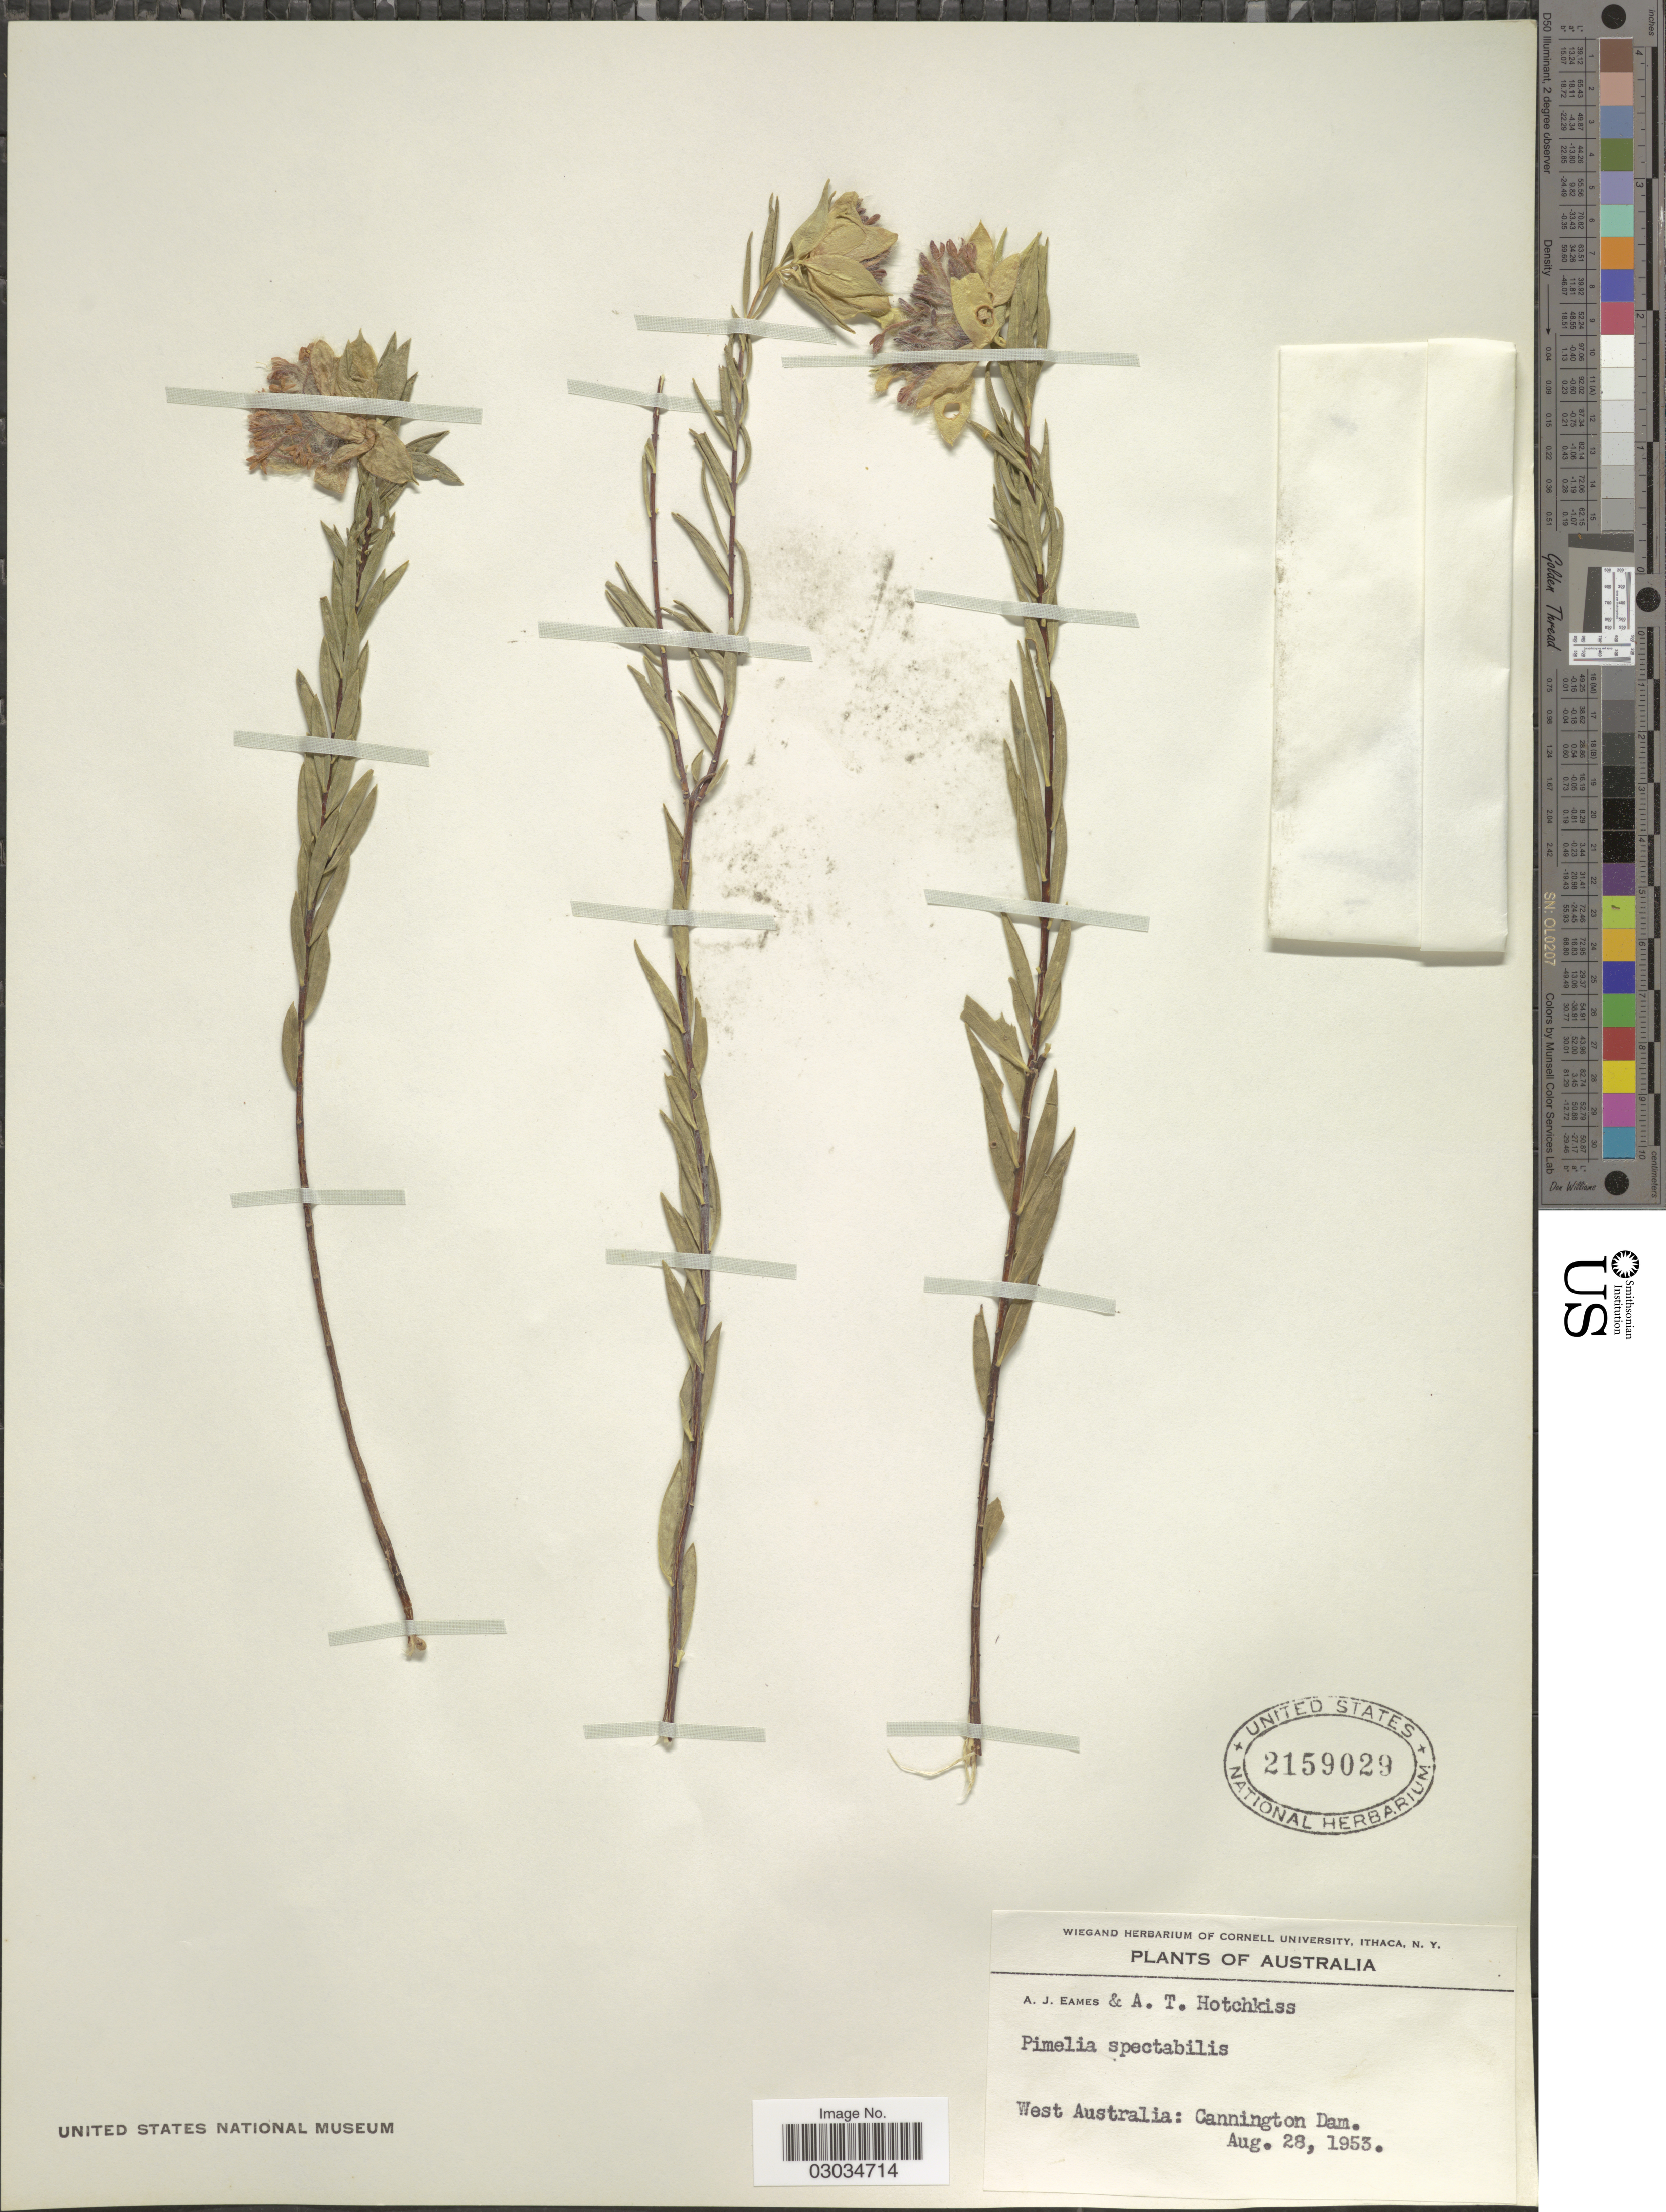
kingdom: Plantae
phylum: Tracheophyta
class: Magnoliopsida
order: Malvales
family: Thymelaeaceae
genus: Pimelea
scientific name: Pimelea spectabilis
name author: Lindl.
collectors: A. J. Eames & A. Hotchkiss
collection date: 1953-08-28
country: Australia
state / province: Western Australia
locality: West Australia: Cannington Dam.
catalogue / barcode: US 2159029